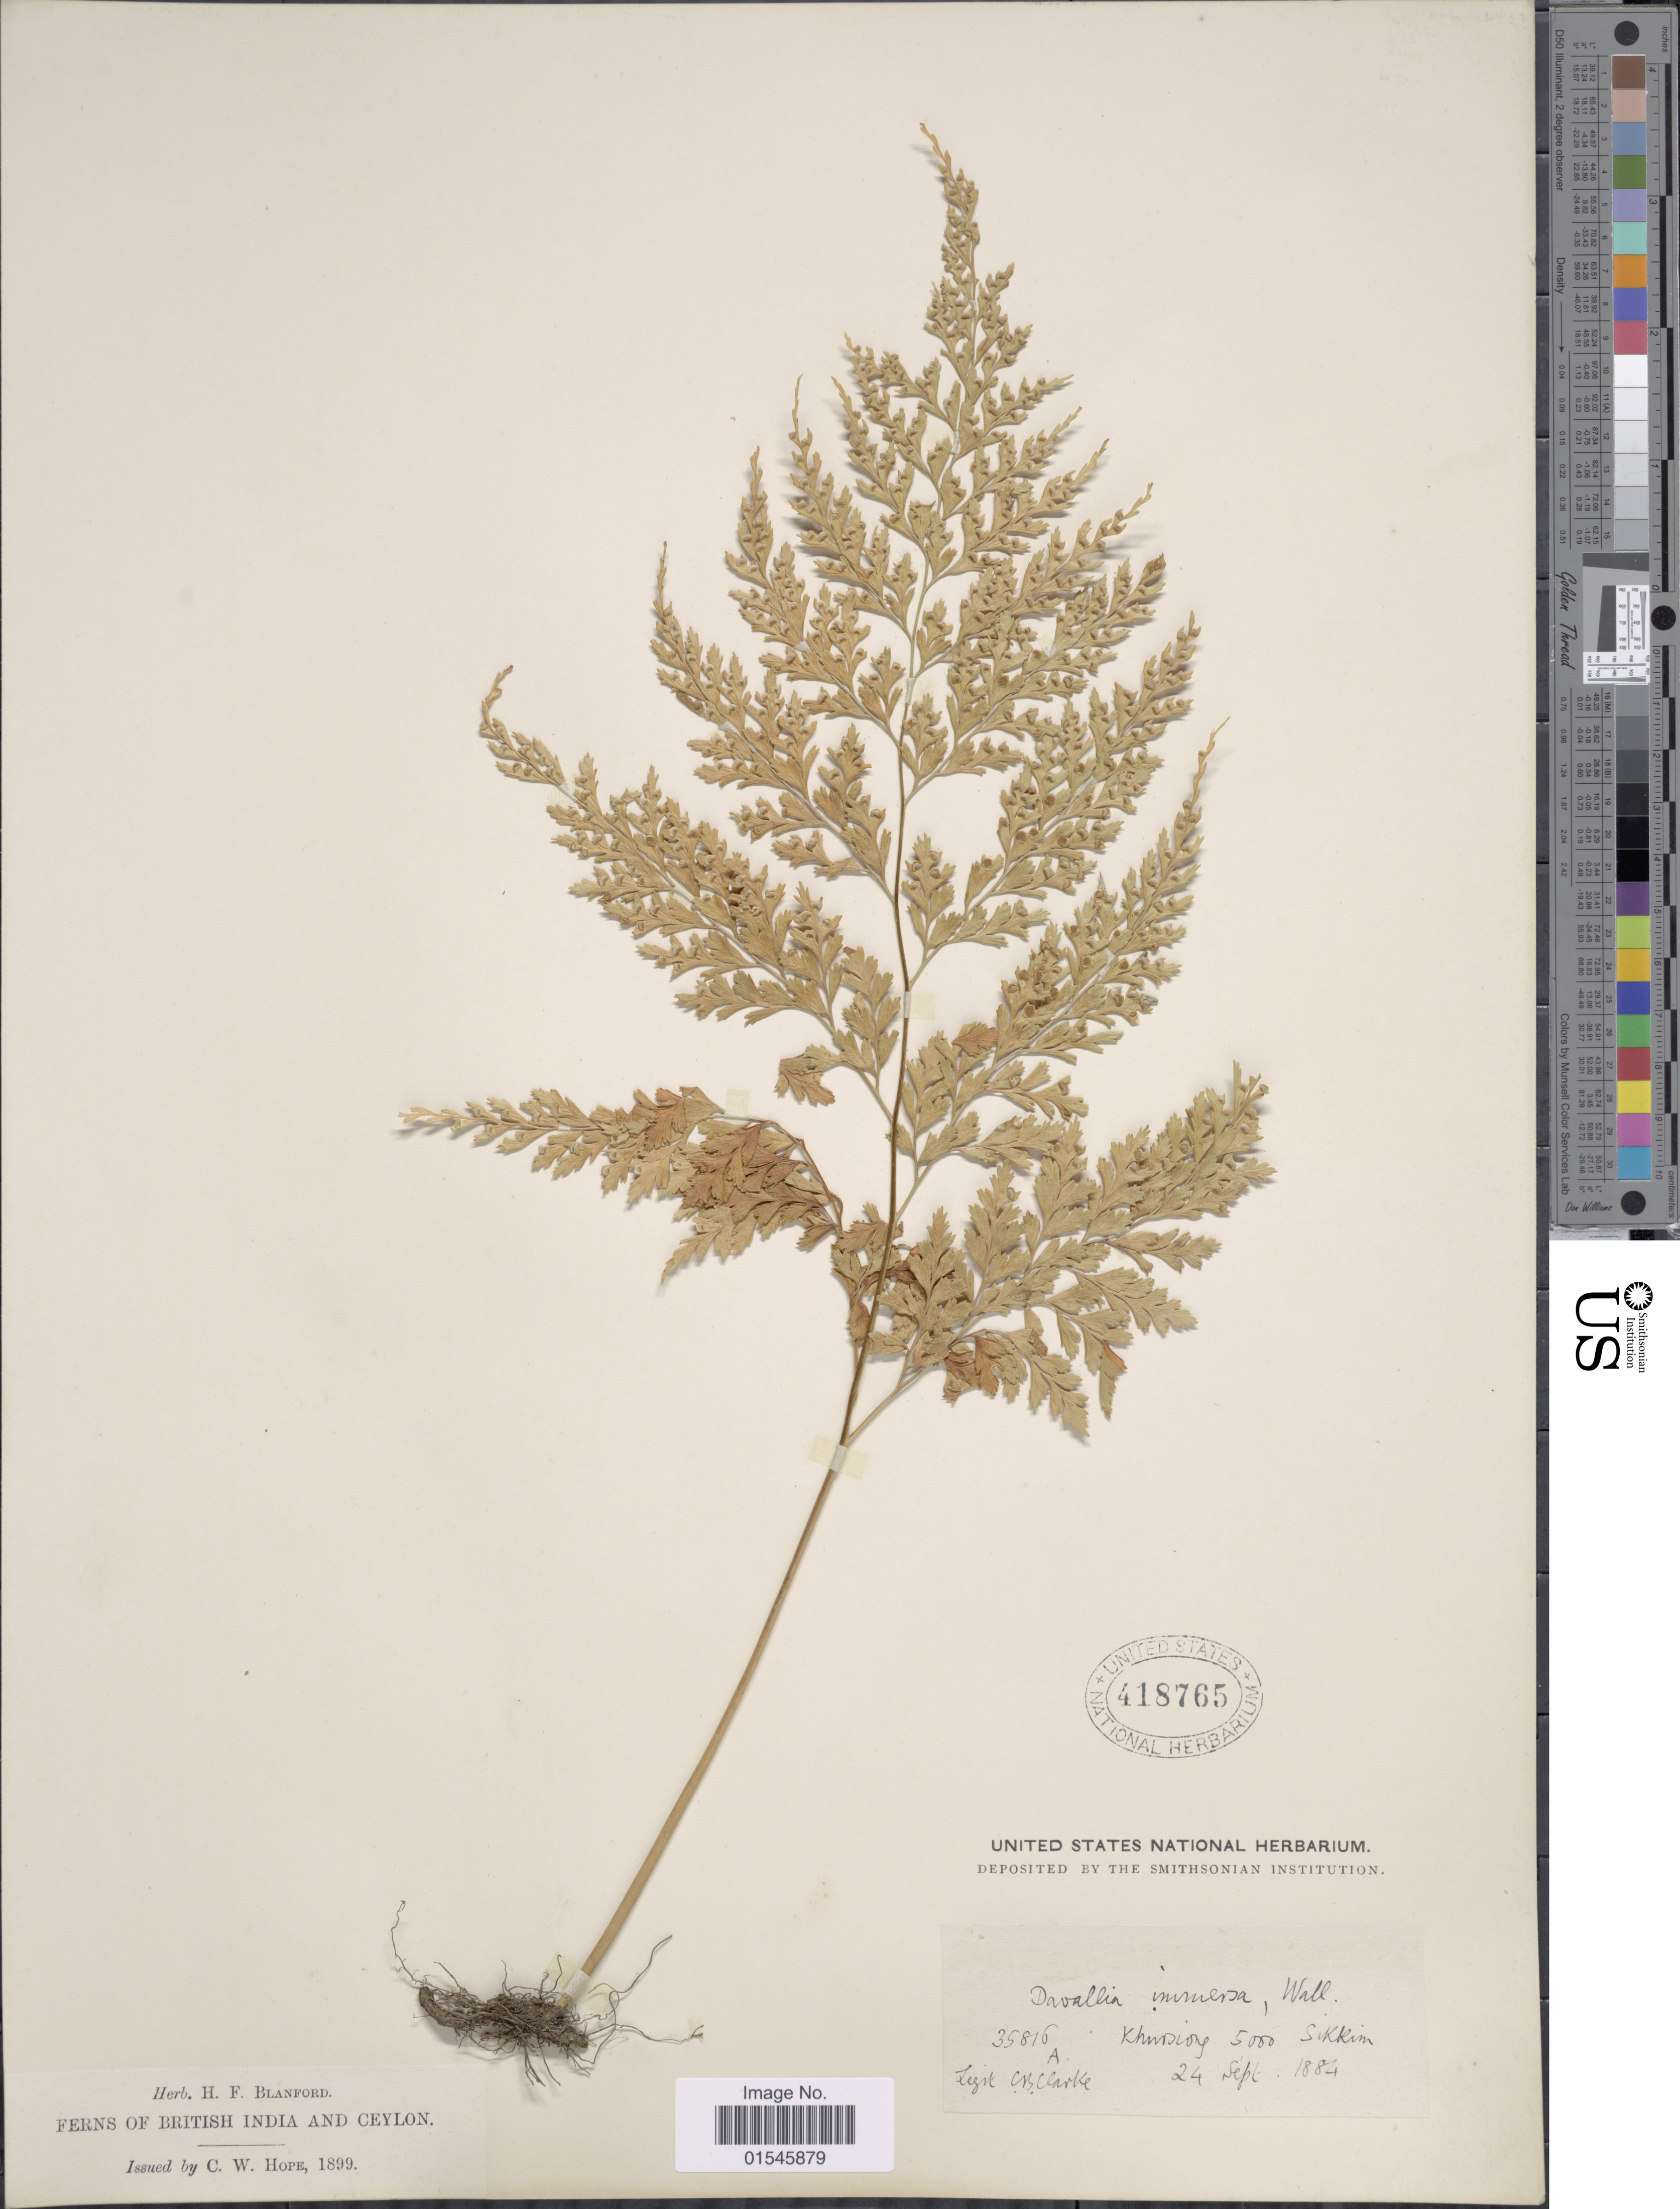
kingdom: Plantae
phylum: Tracheophyta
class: Polypodiopsida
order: Polypodiales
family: Hypodematiaceae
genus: Leucostegia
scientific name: Leucostegia truncata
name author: (D. Don) Fraser-Jenk.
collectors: C. B. Clarke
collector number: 35816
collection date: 1884-09-24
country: India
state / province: Sikkim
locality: Khursiong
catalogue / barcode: US 418765